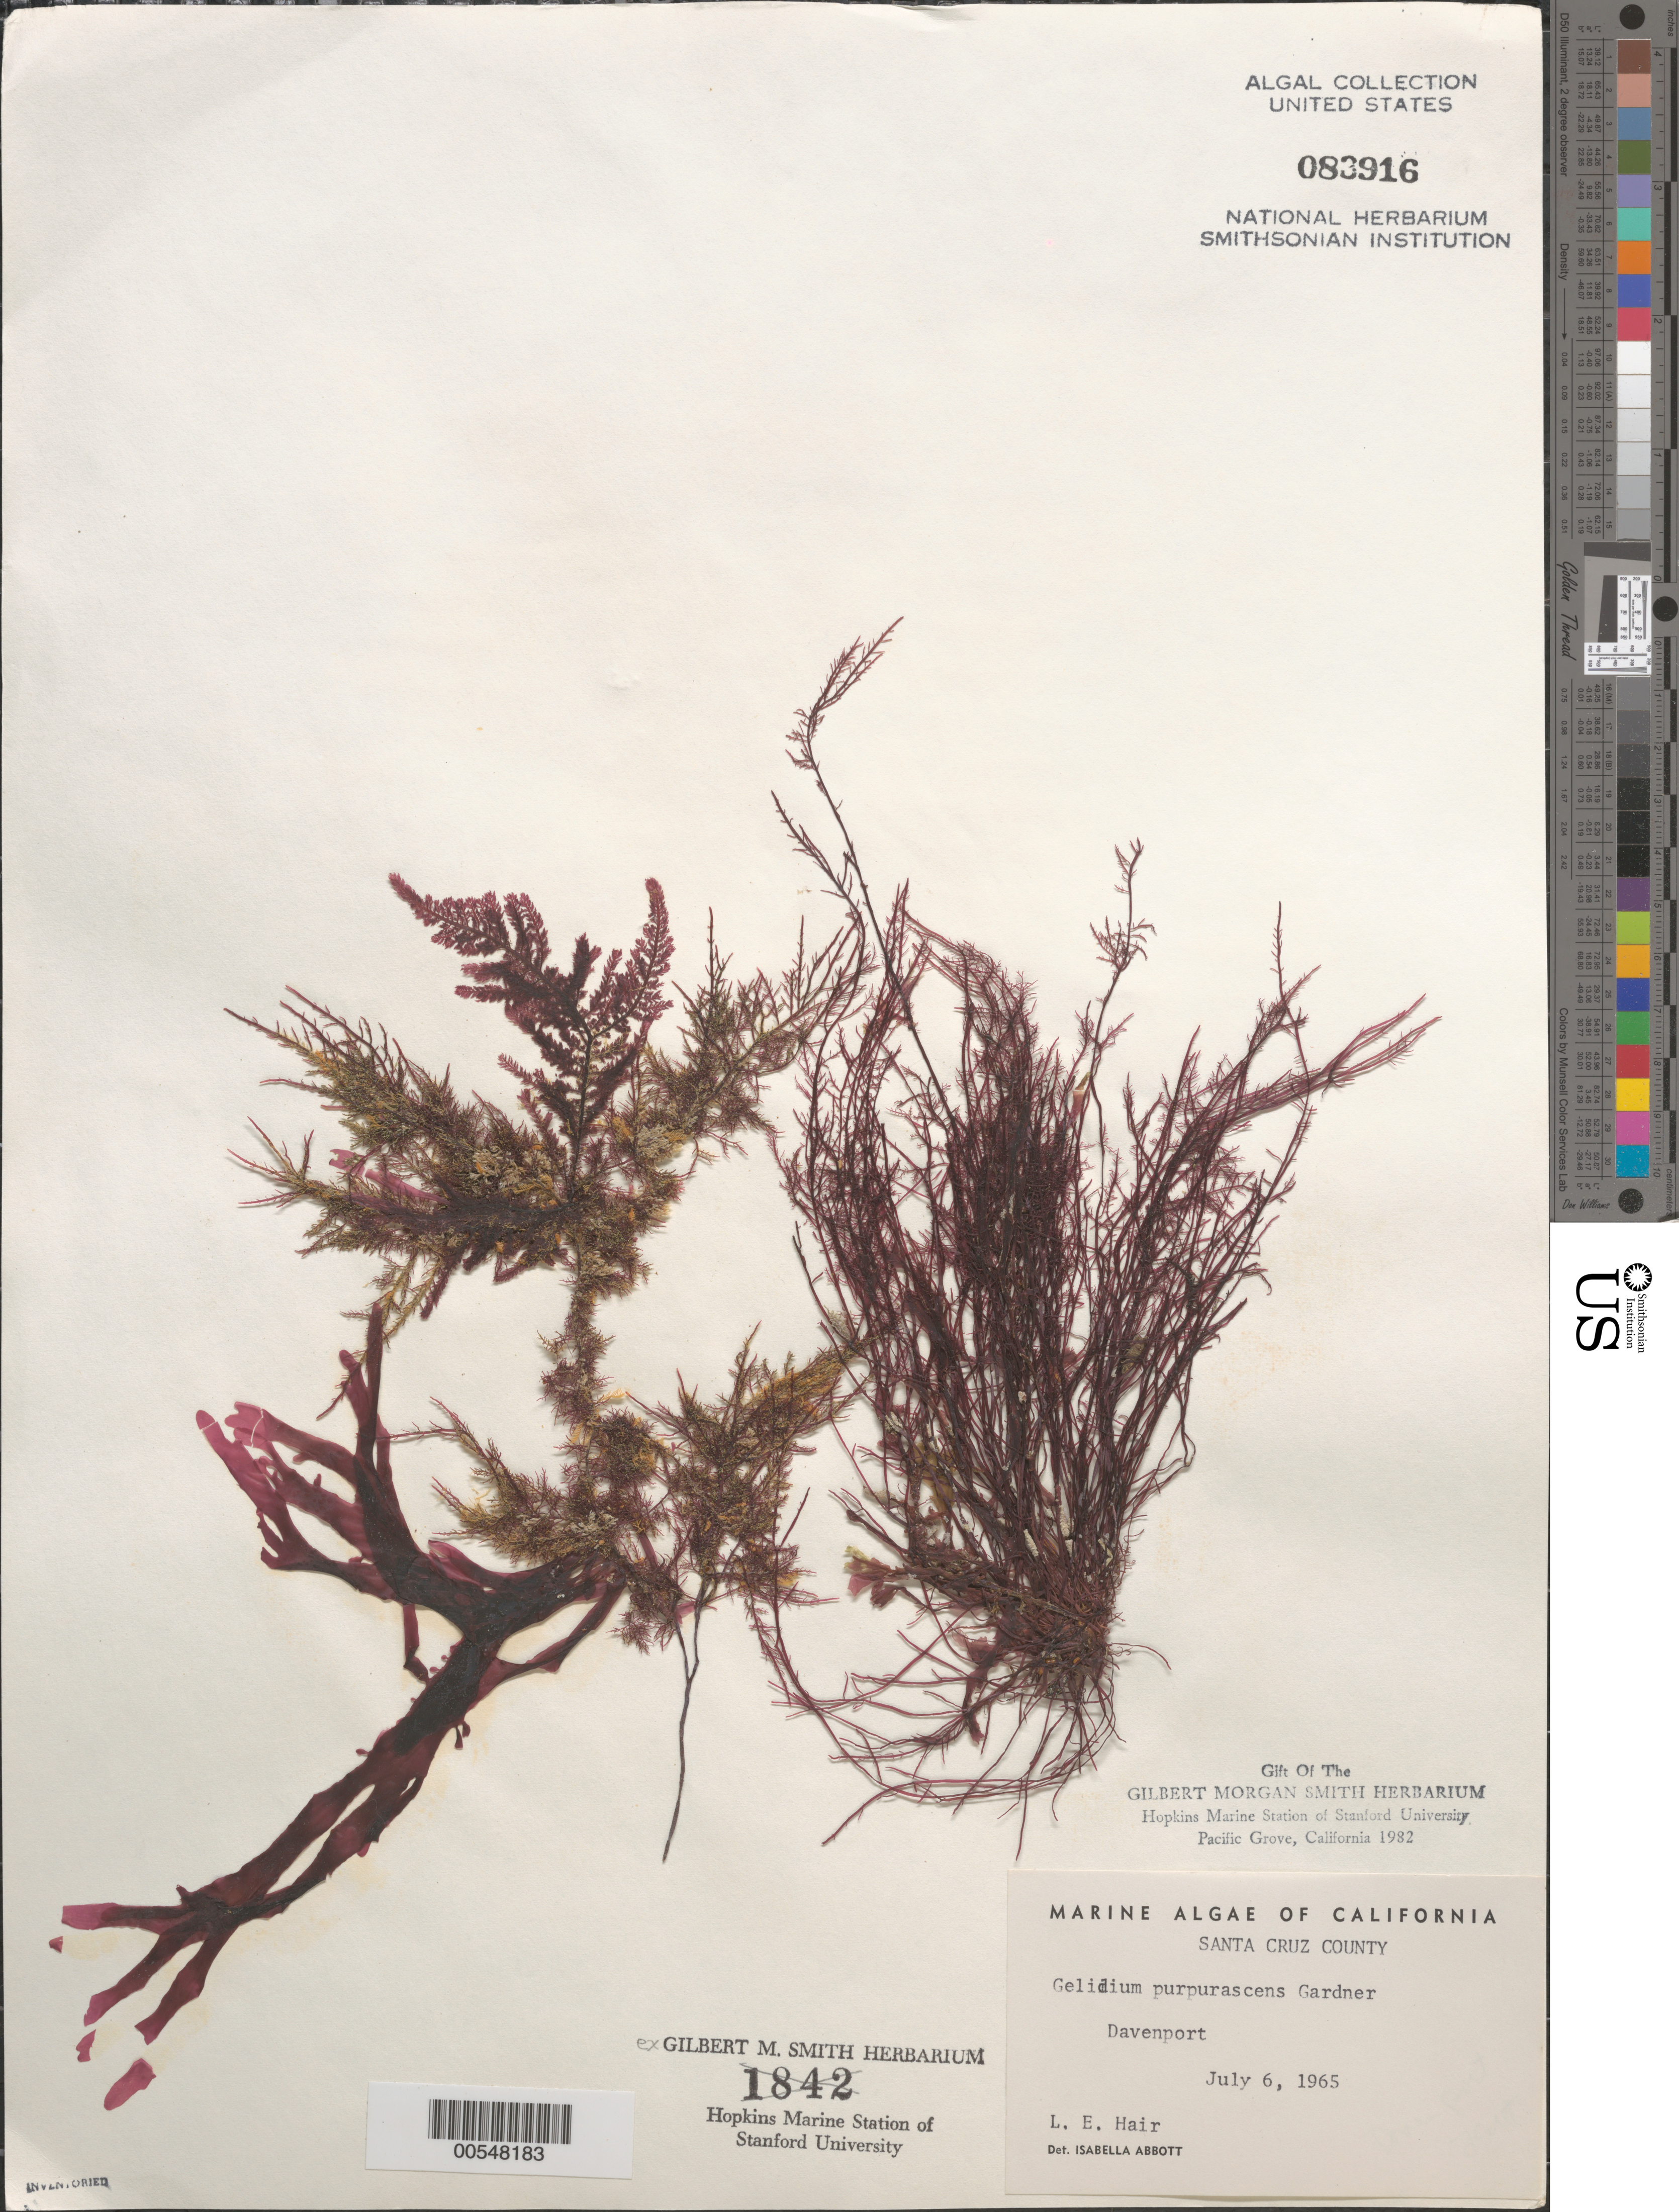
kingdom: Plantae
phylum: Rhodophyta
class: Florideophyceae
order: Gelidiales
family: Gelidiaceae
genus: Gelidium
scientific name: Gelidium purpurascens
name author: N.L. Gardner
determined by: Abbott, Isabella A.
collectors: L. Hair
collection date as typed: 06 Jul 1965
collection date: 1965-07-06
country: United States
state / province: California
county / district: Santa Cruz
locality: Davenport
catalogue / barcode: US 83916